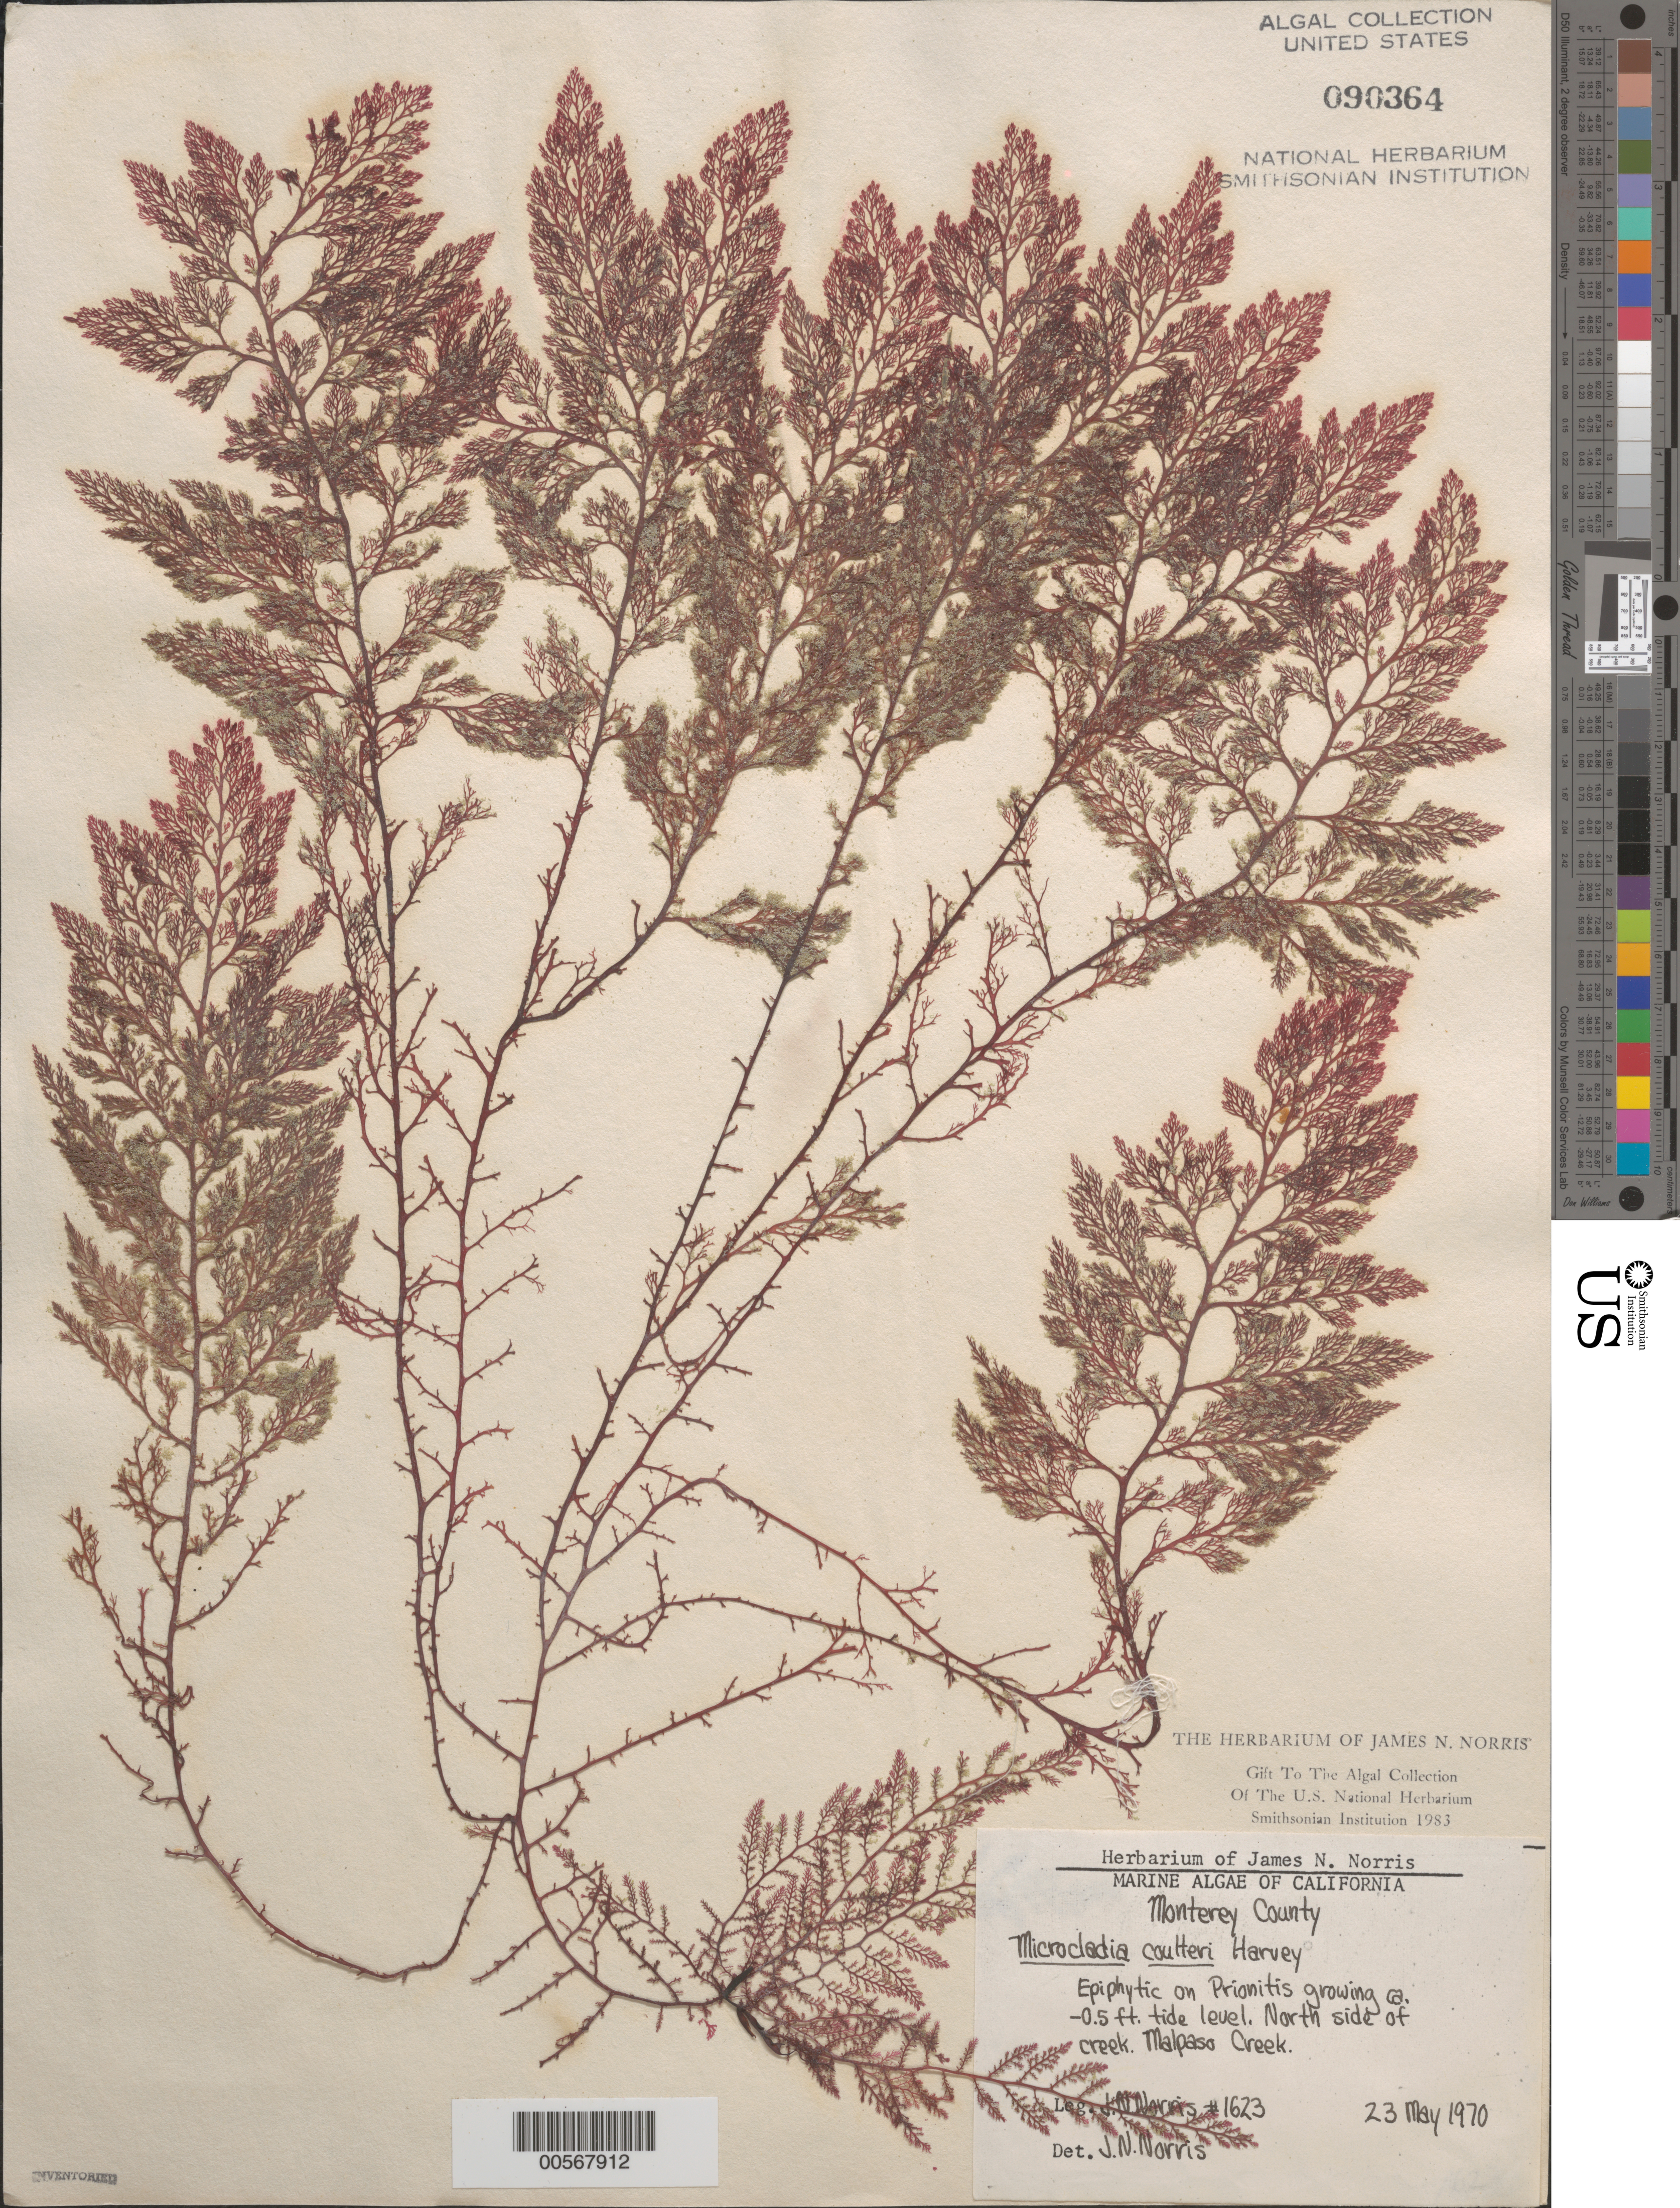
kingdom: Plantae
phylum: Rhodophyta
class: Florideophyceae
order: Ceramiales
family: Ceramiaceae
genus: Microcladia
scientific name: Microcladia coulteri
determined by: Norris, James N.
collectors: J. N. Norris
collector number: JN-1623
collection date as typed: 23 May 1970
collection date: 1970-05-23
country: United States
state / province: California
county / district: Monterey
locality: Malpaso Creek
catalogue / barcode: US 90364